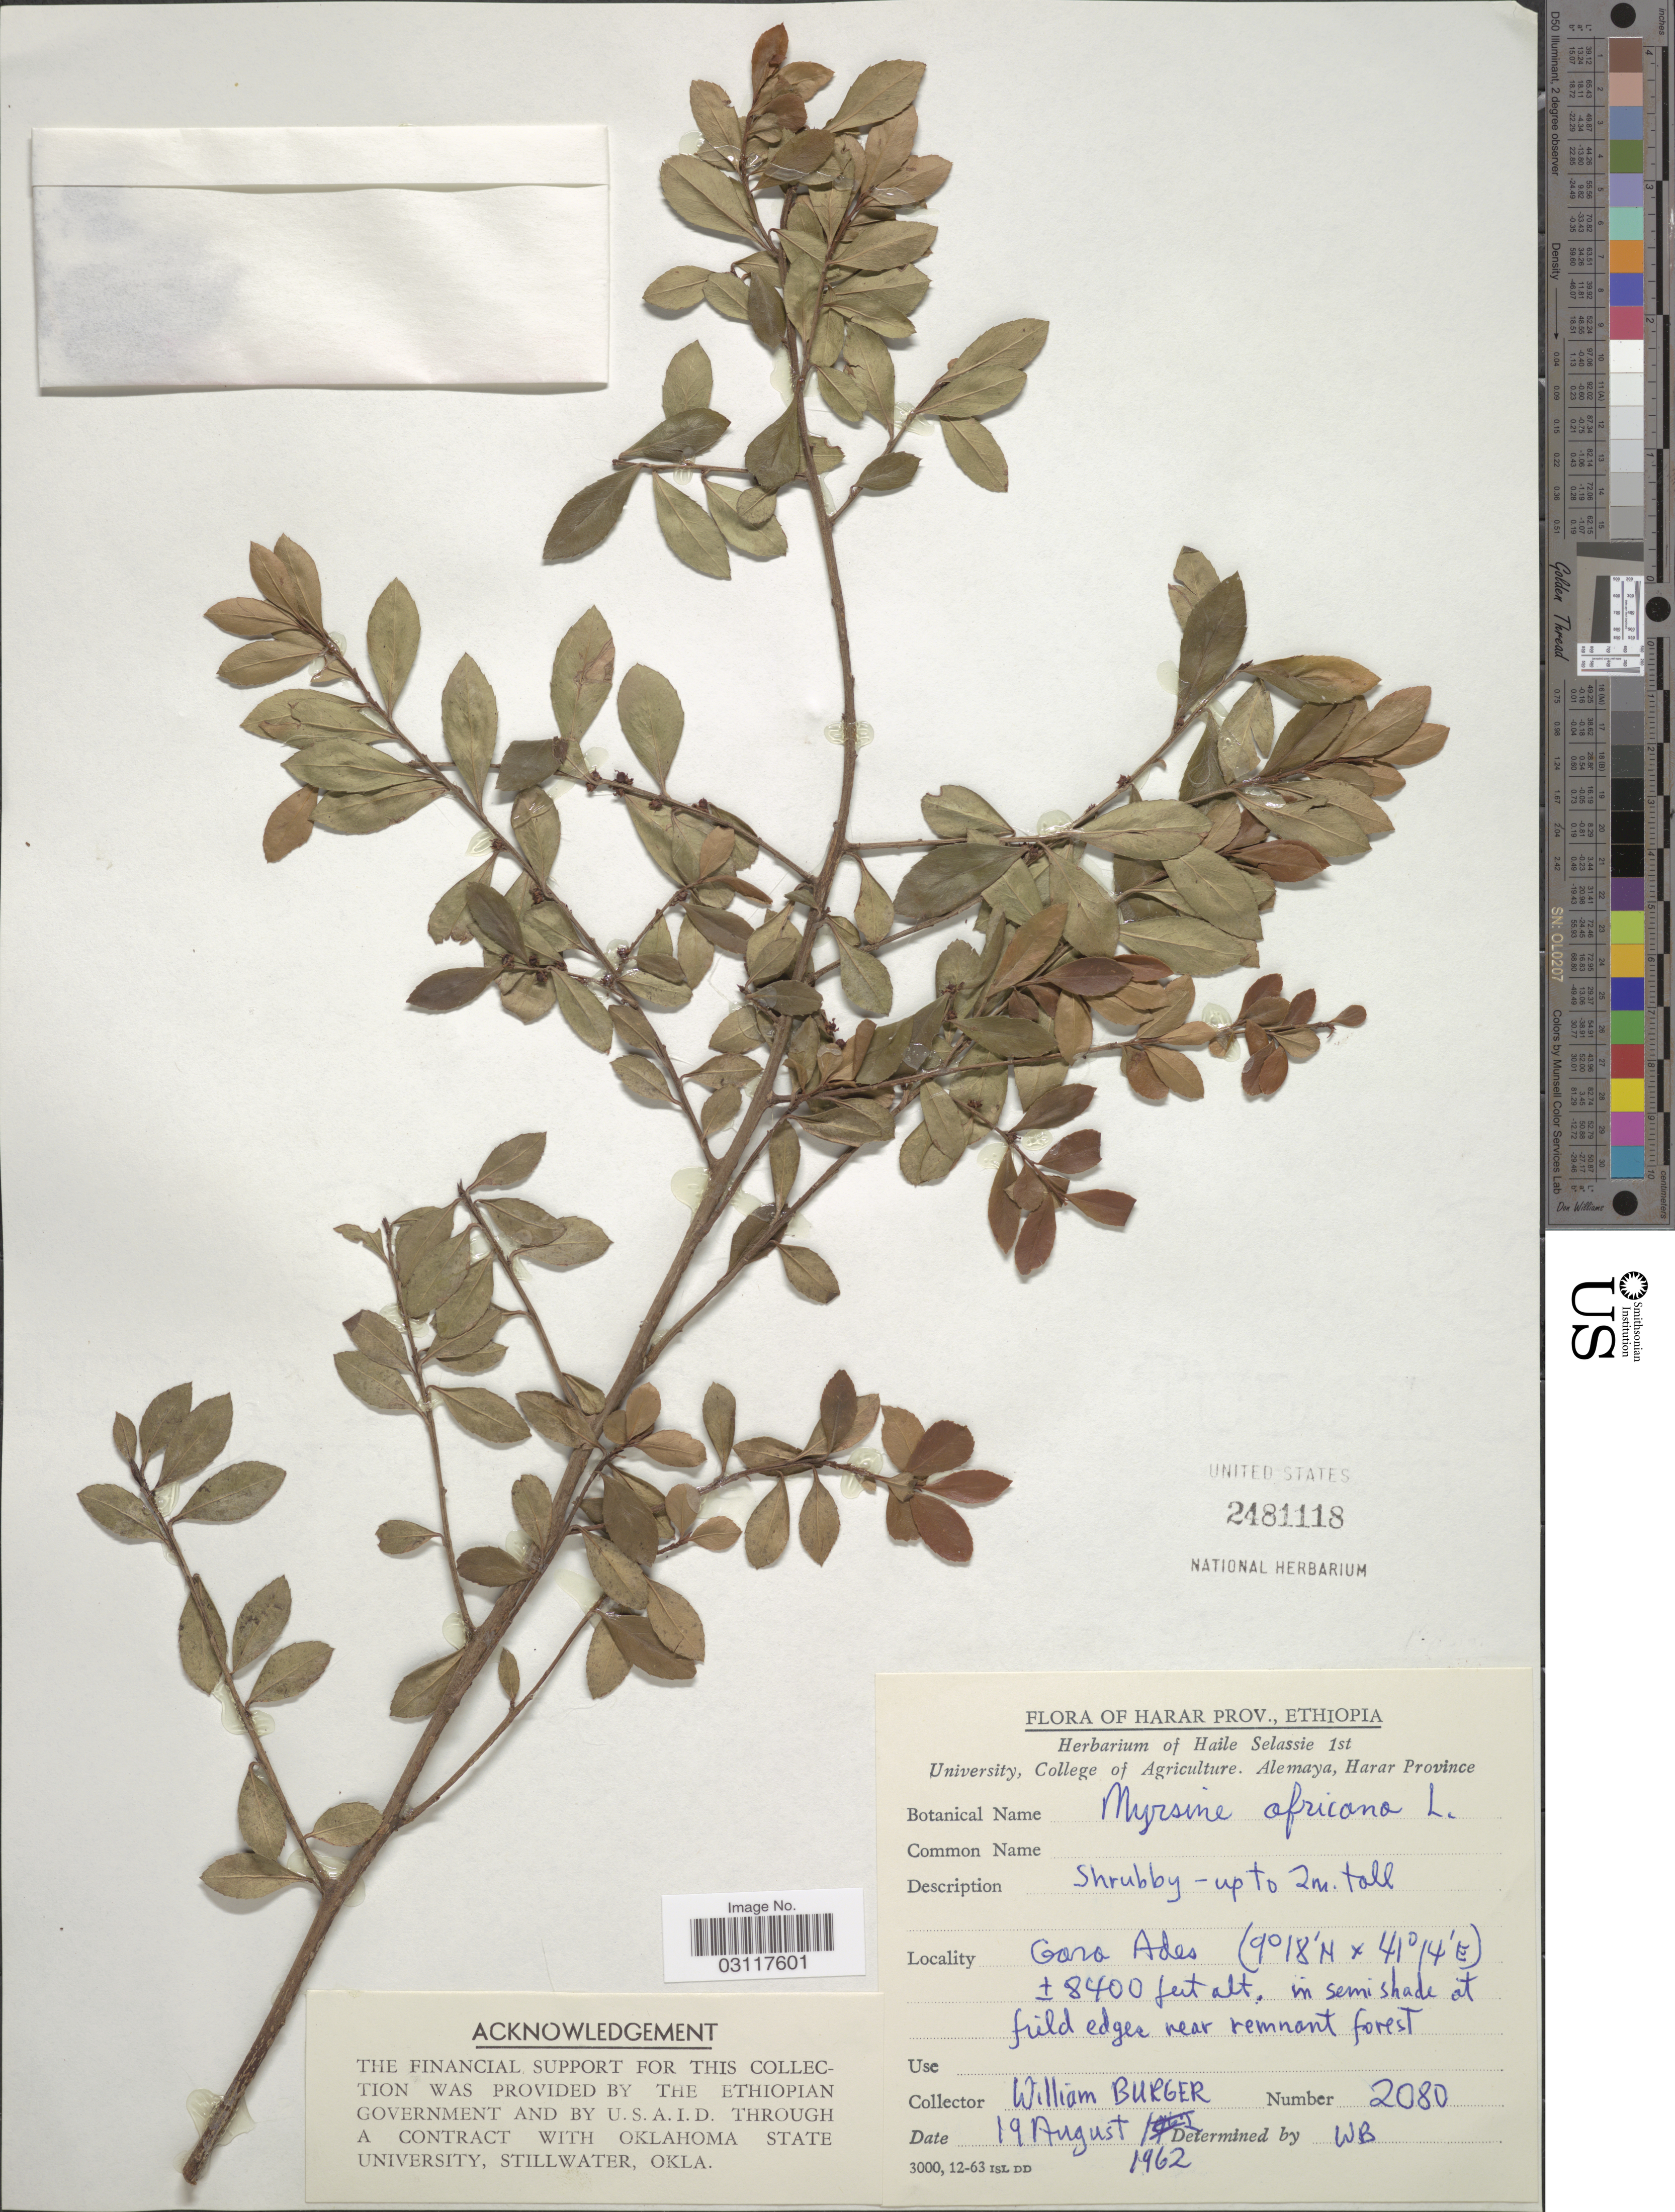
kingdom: Plantae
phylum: Tracheophyta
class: Magnoliopsida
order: Ericales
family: Primulaceae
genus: Myrsine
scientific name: Myrsine africana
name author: L.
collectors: W. Burger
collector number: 2080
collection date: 1962-08-19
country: Ethiopia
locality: Harar Prov., Gara Ades.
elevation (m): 2560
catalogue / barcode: US 2481118